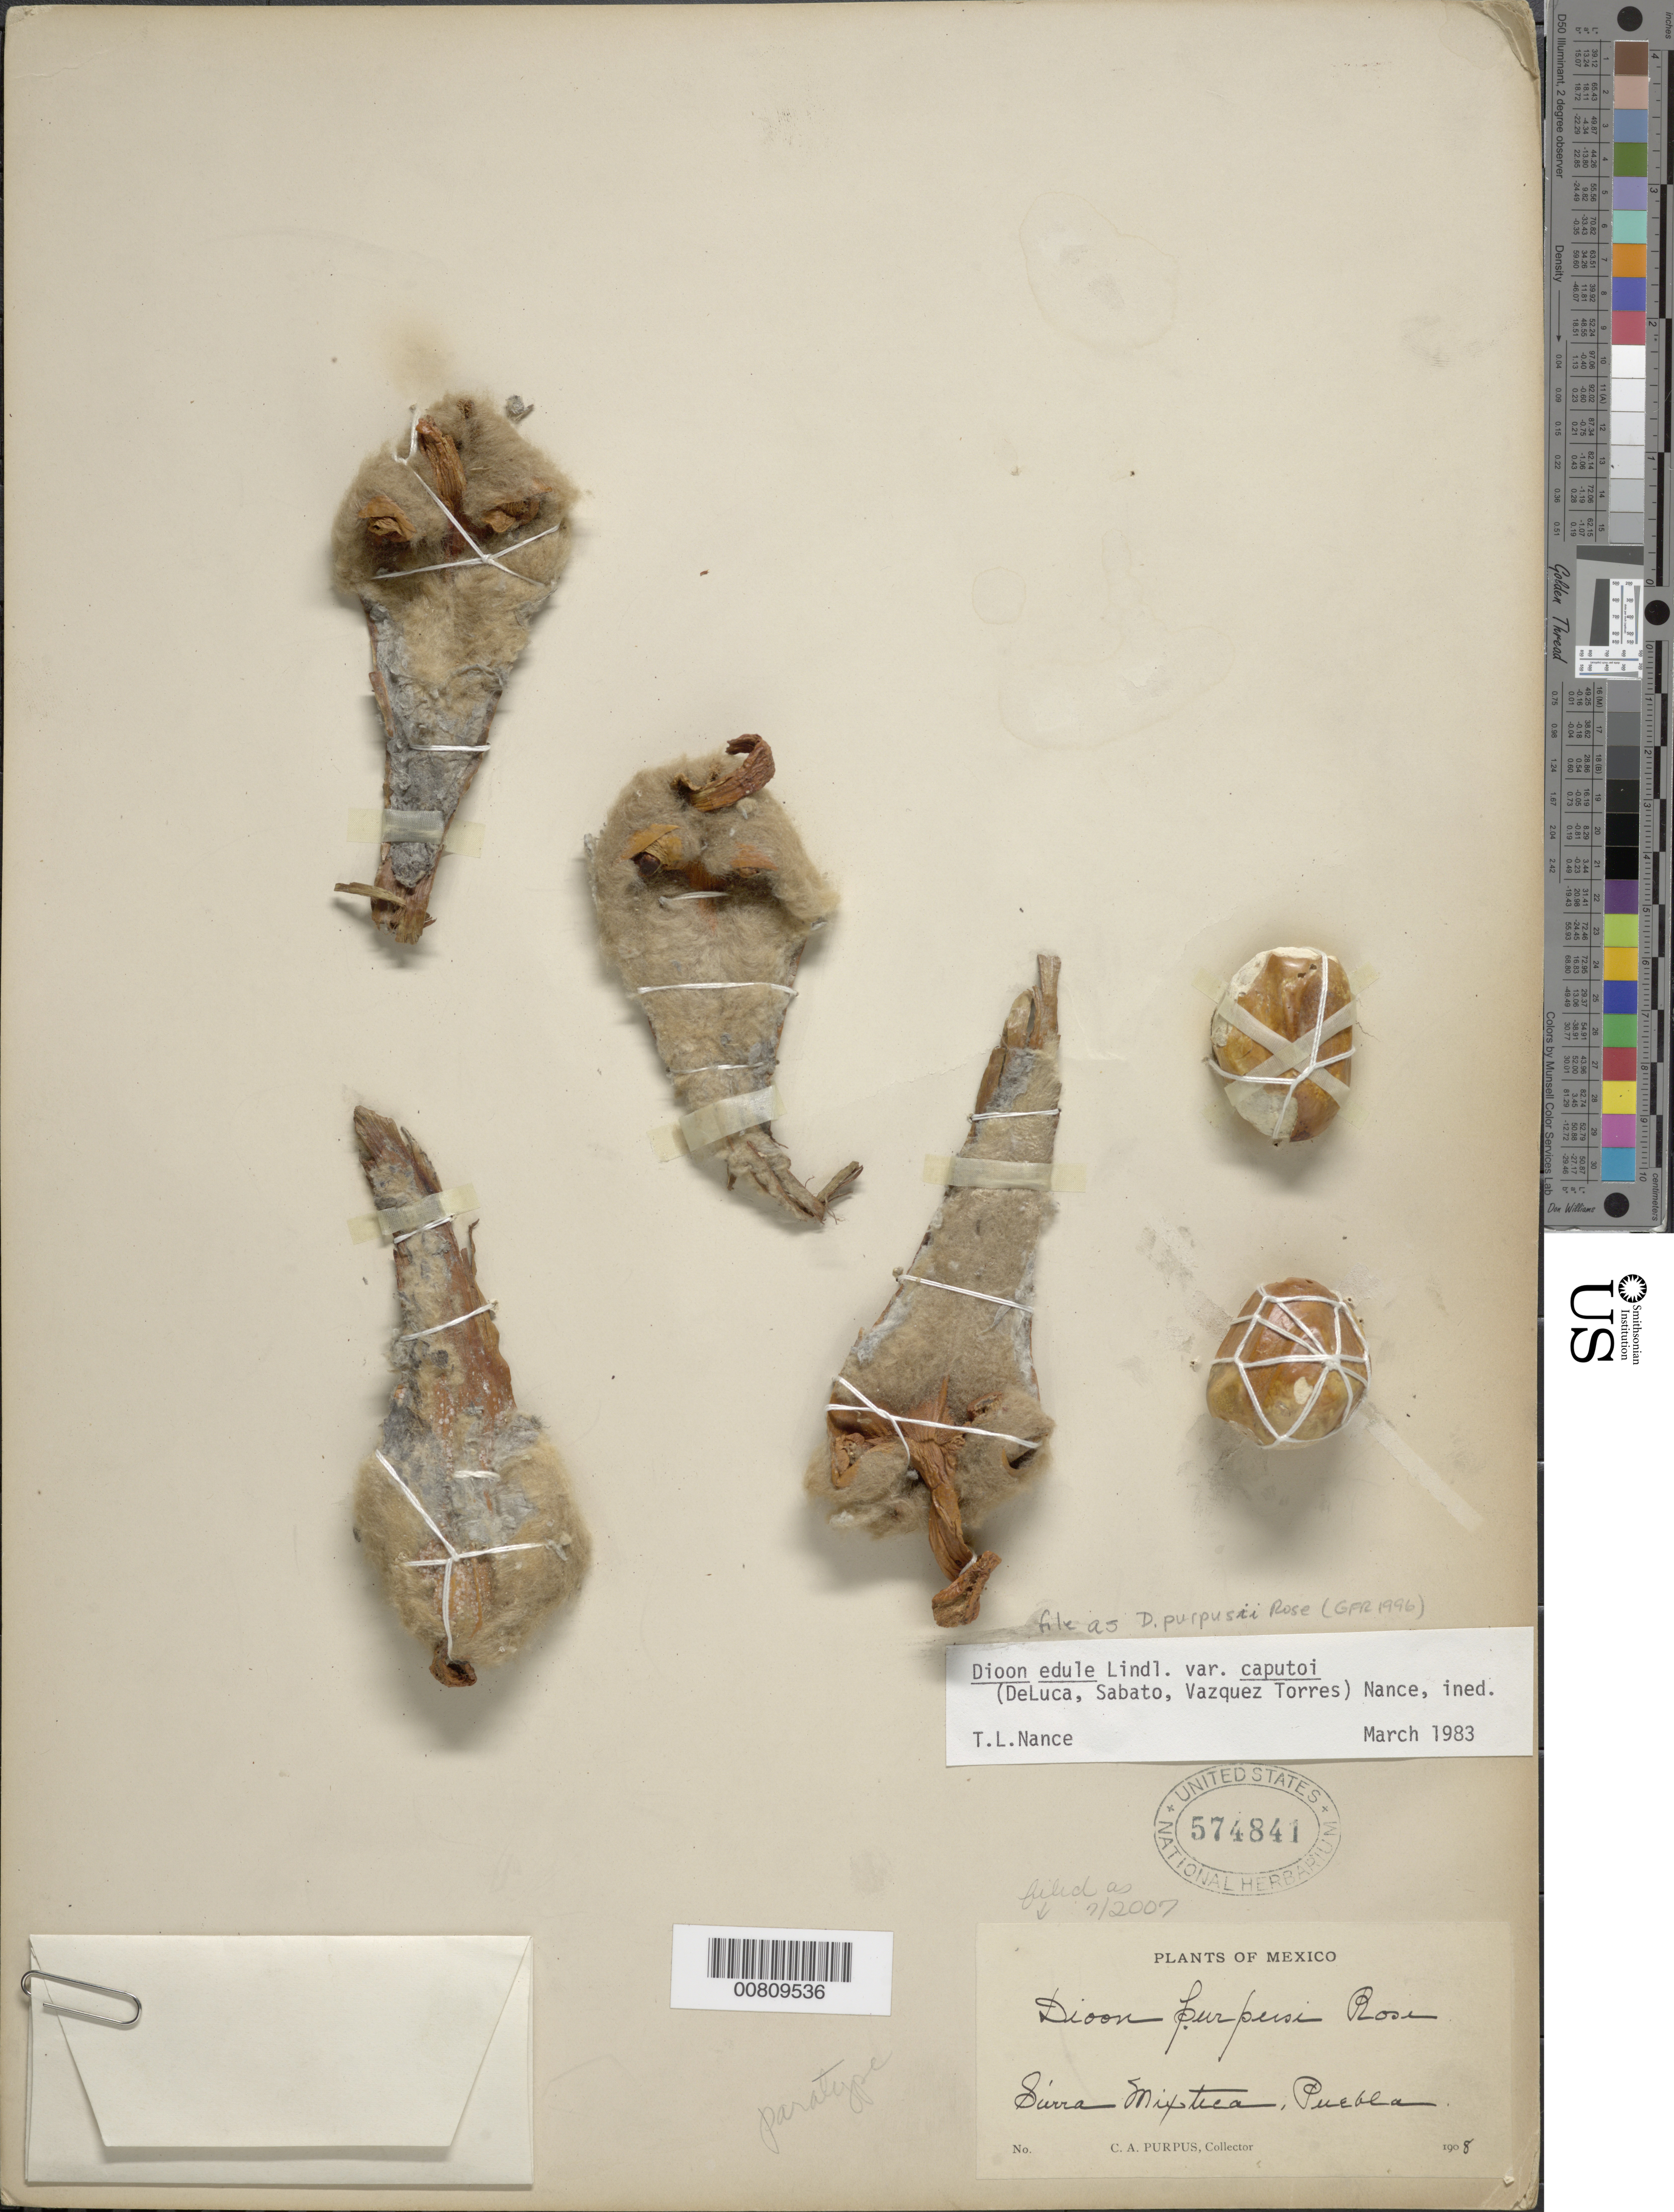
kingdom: Plantae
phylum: Tracheophyta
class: Cycadopsida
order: Cycadales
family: Zamiaceae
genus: Dioon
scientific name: Dioon purpusii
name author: Rose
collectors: C. A. Purpus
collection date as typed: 1908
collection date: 1908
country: Mexico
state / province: Puebla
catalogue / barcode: US 574841